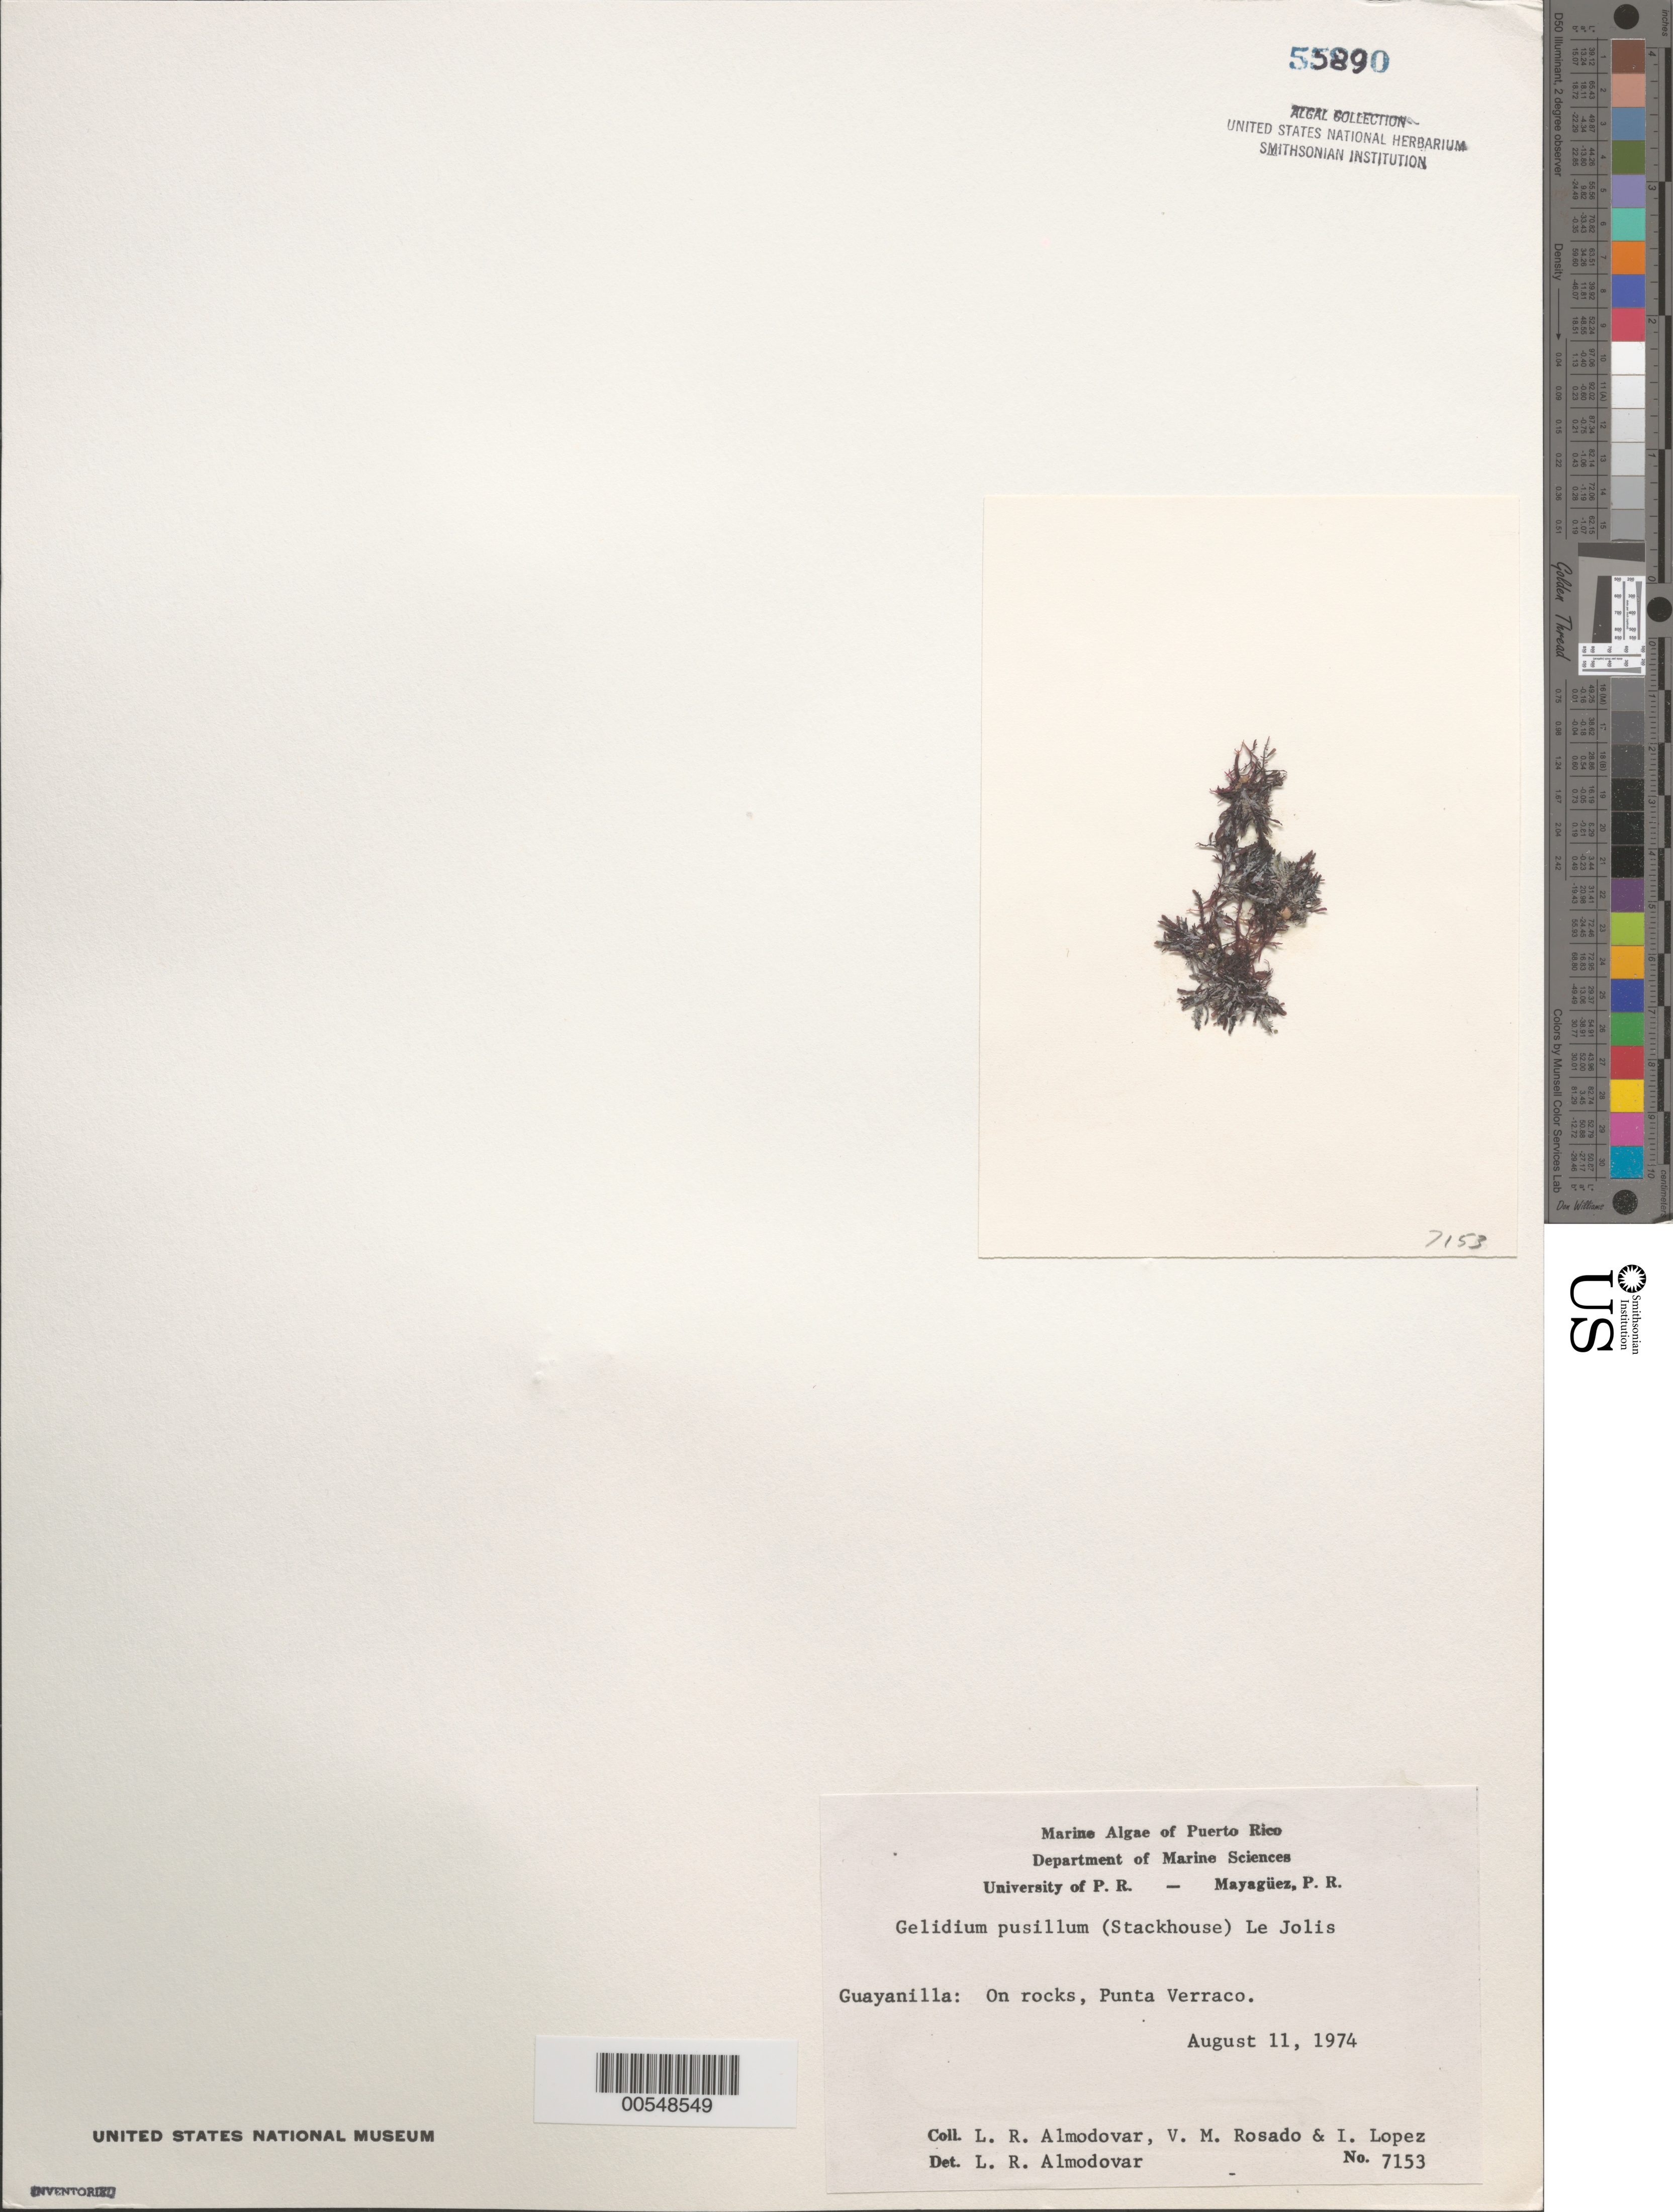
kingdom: Plantae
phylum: Rhodophyta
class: Florideophyceae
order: Gelidiales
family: Gelidiaceae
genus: Gelidium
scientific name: Gelidium pusillum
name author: (Stackh.) Le Jol.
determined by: Almodovar, L. R.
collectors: L. Almodovar, V. Rosado & I. Lopéz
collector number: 7153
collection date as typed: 11 Aug 1974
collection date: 1974-08-11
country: Puerto Rico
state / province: Guayanilla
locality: Punta verraco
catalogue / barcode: US 55890